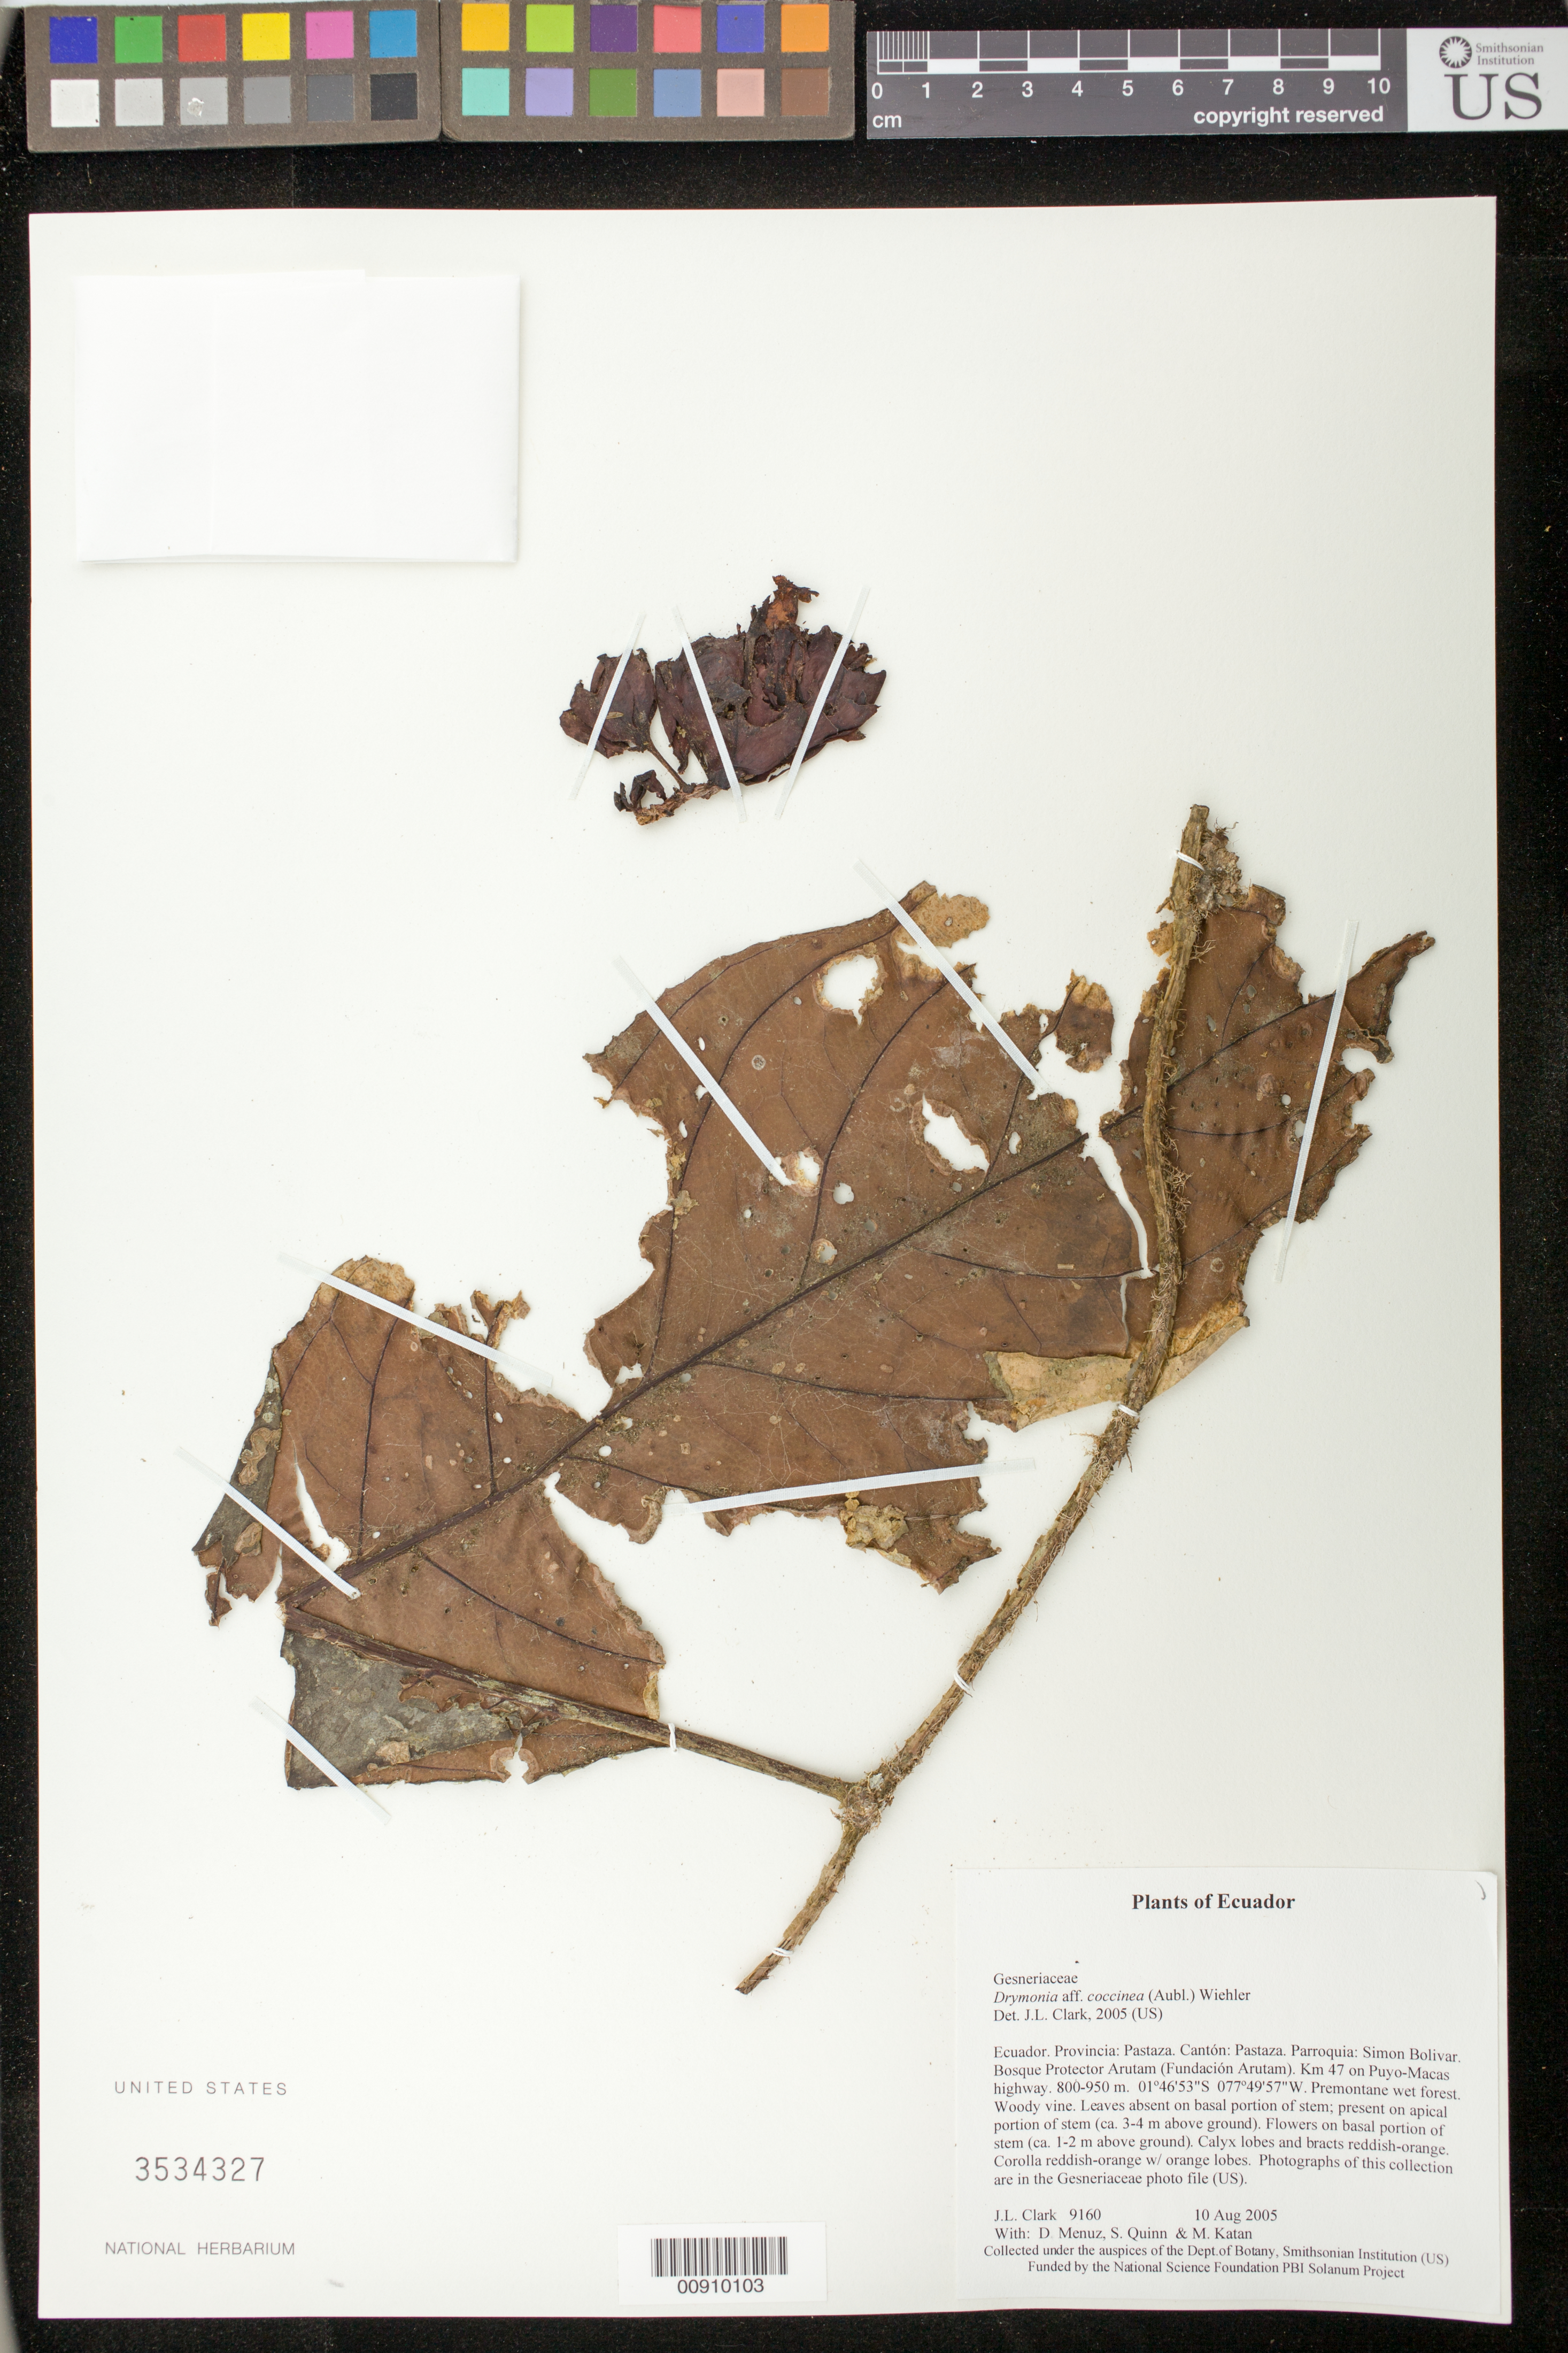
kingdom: Plantae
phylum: Tracheophyta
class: Magnoliopsida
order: Lamiales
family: Gesneriaceae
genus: Drymonia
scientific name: Drymonia coccinea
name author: (Aubl.) Wiehler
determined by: Clark, J. L., (SEL), The Marie Selby Botanical Garden (UNITED STATES)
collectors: J. L. Clark, D. Menuz, S. Quinn & M. Katan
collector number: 9160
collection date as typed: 10 Aug 2005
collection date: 2005-08-10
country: Ecuador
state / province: Pastaza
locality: Pastaza. Parroquia: Simon Bolivar. Bosque Protector Arutam (Fundación Arutam). Km 47 on Puyo-Macas highway.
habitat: Premontane wet forest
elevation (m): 800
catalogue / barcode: US 3534327